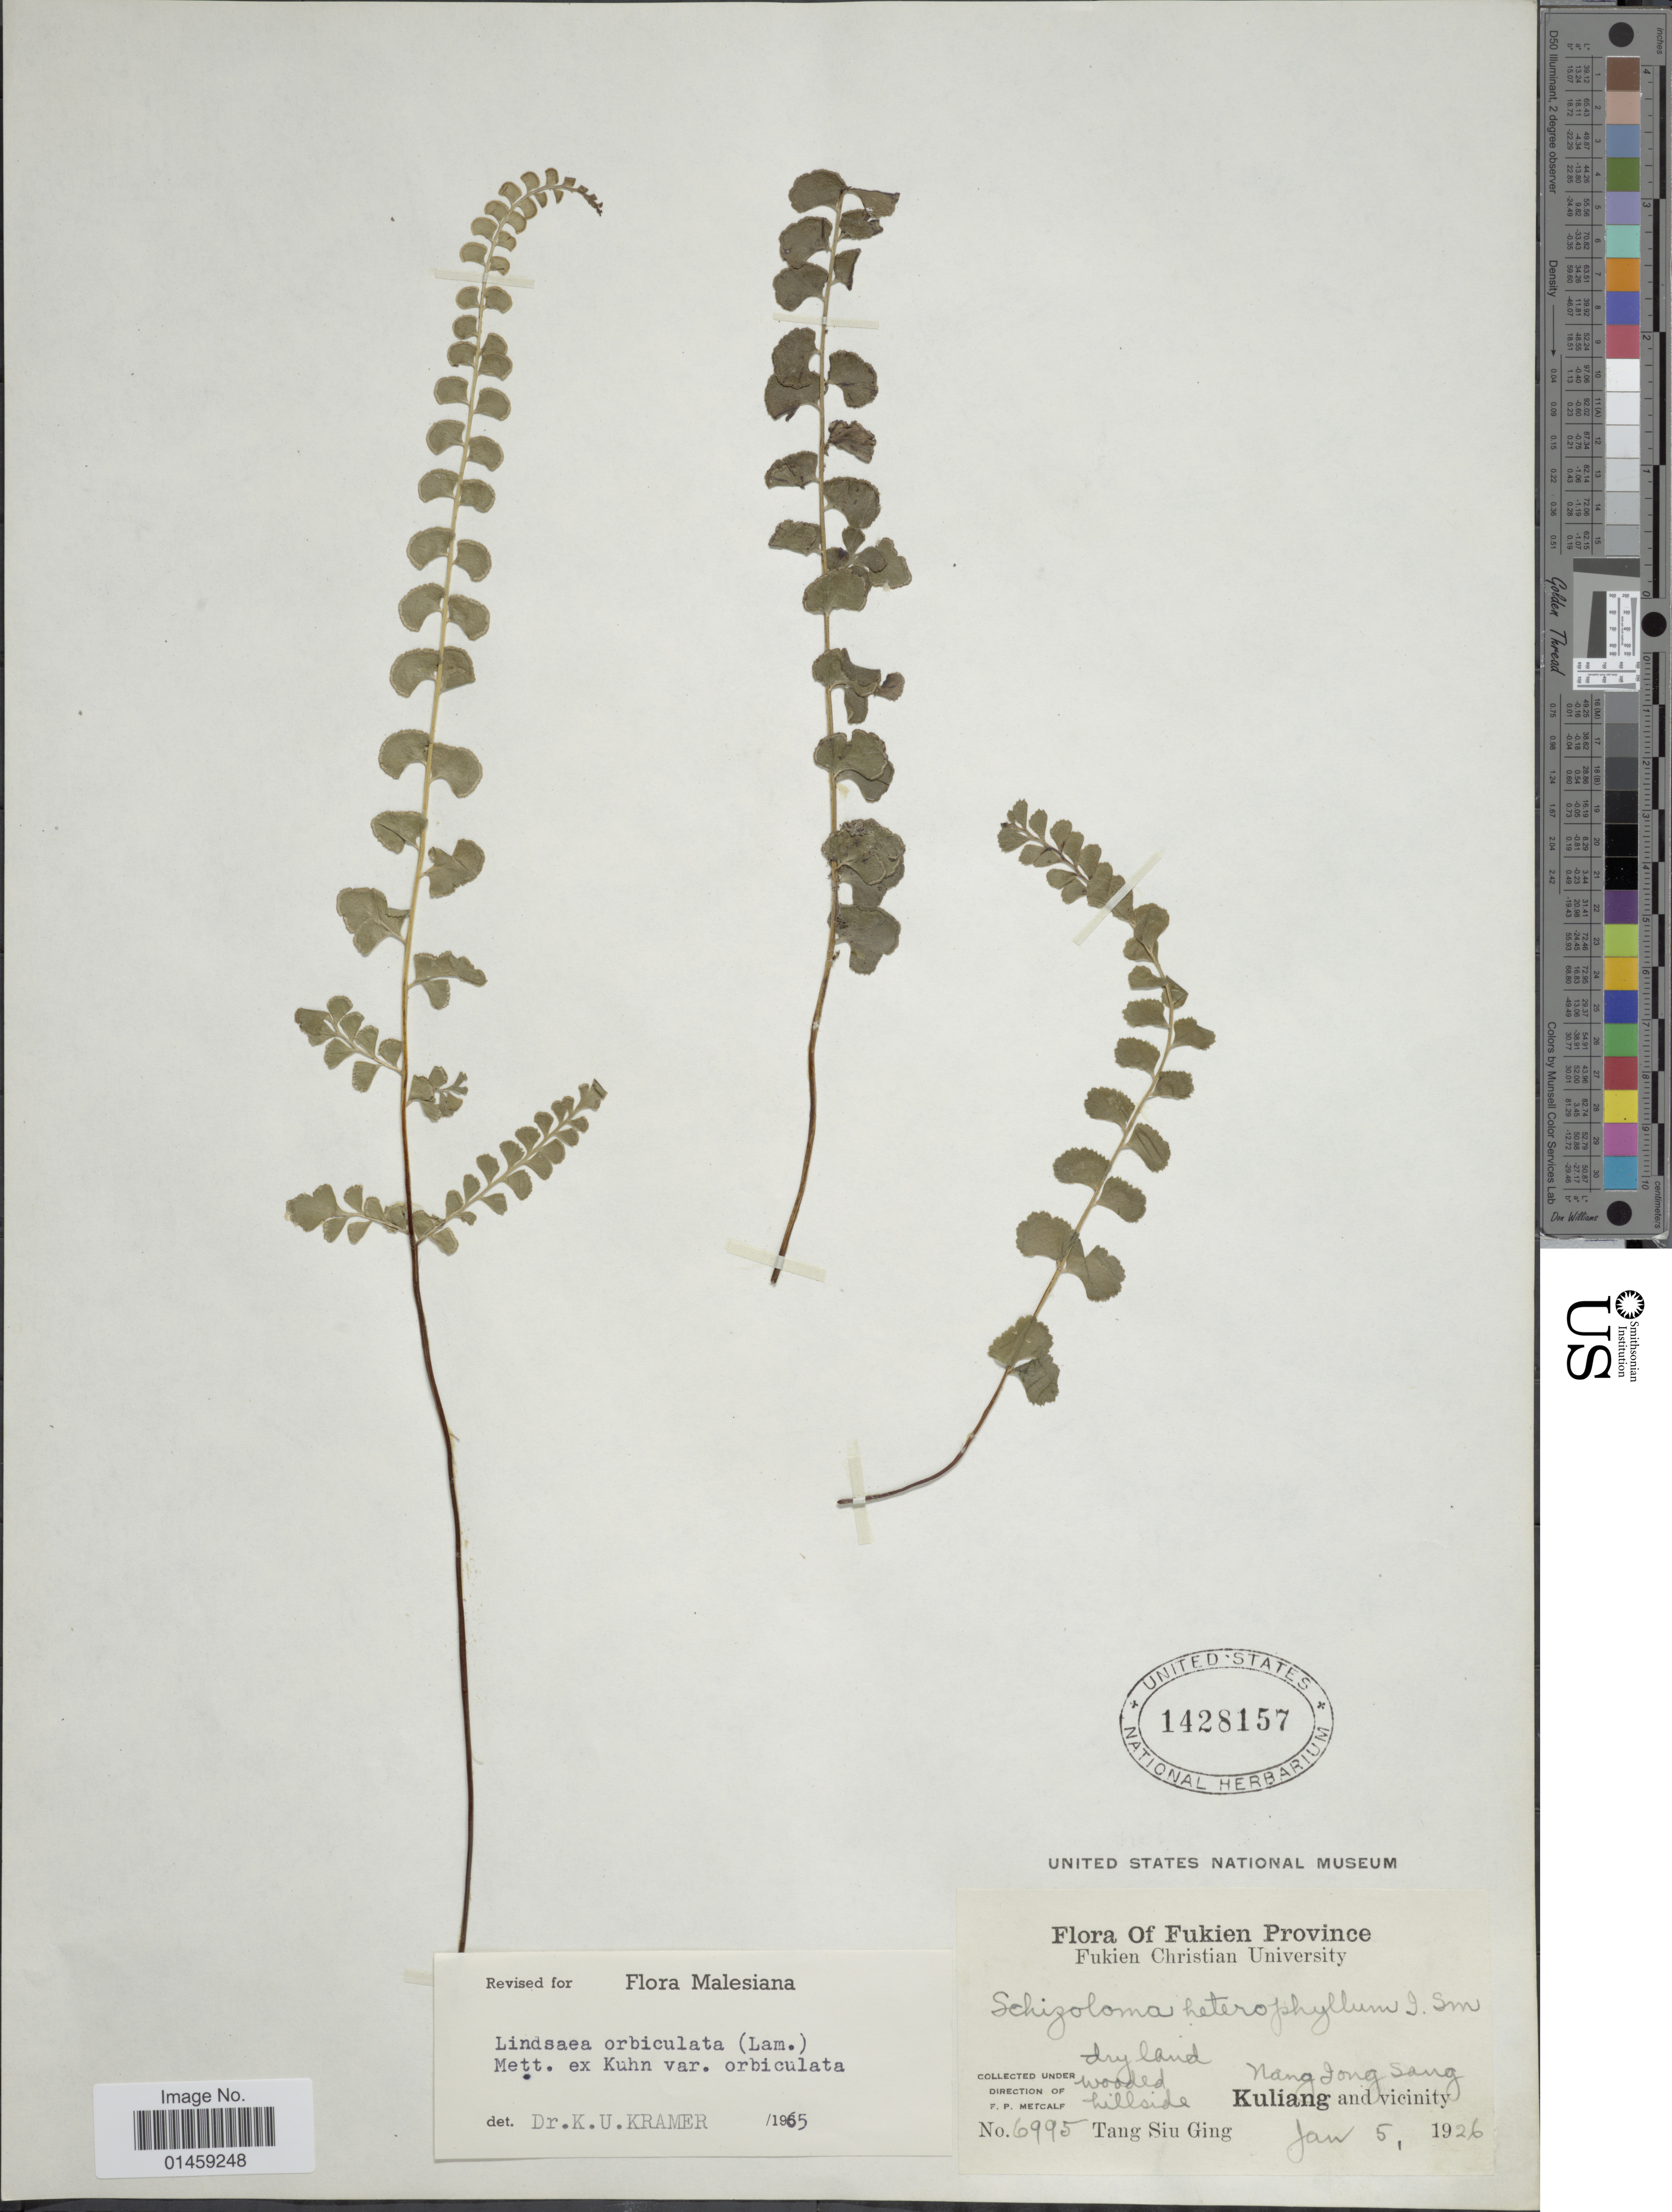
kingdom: Plantae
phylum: Tracheophyta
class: Polypodiopsida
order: Polypodiales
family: Lindsaeaceae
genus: Lindsaea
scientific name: Lindsaea orbiculata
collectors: S. Tang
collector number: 6995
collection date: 1926-01-05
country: China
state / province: Fujian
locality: Fukien Province. Nang Jong Sang. Kuliang and vicinity.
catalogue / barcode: US 1428157